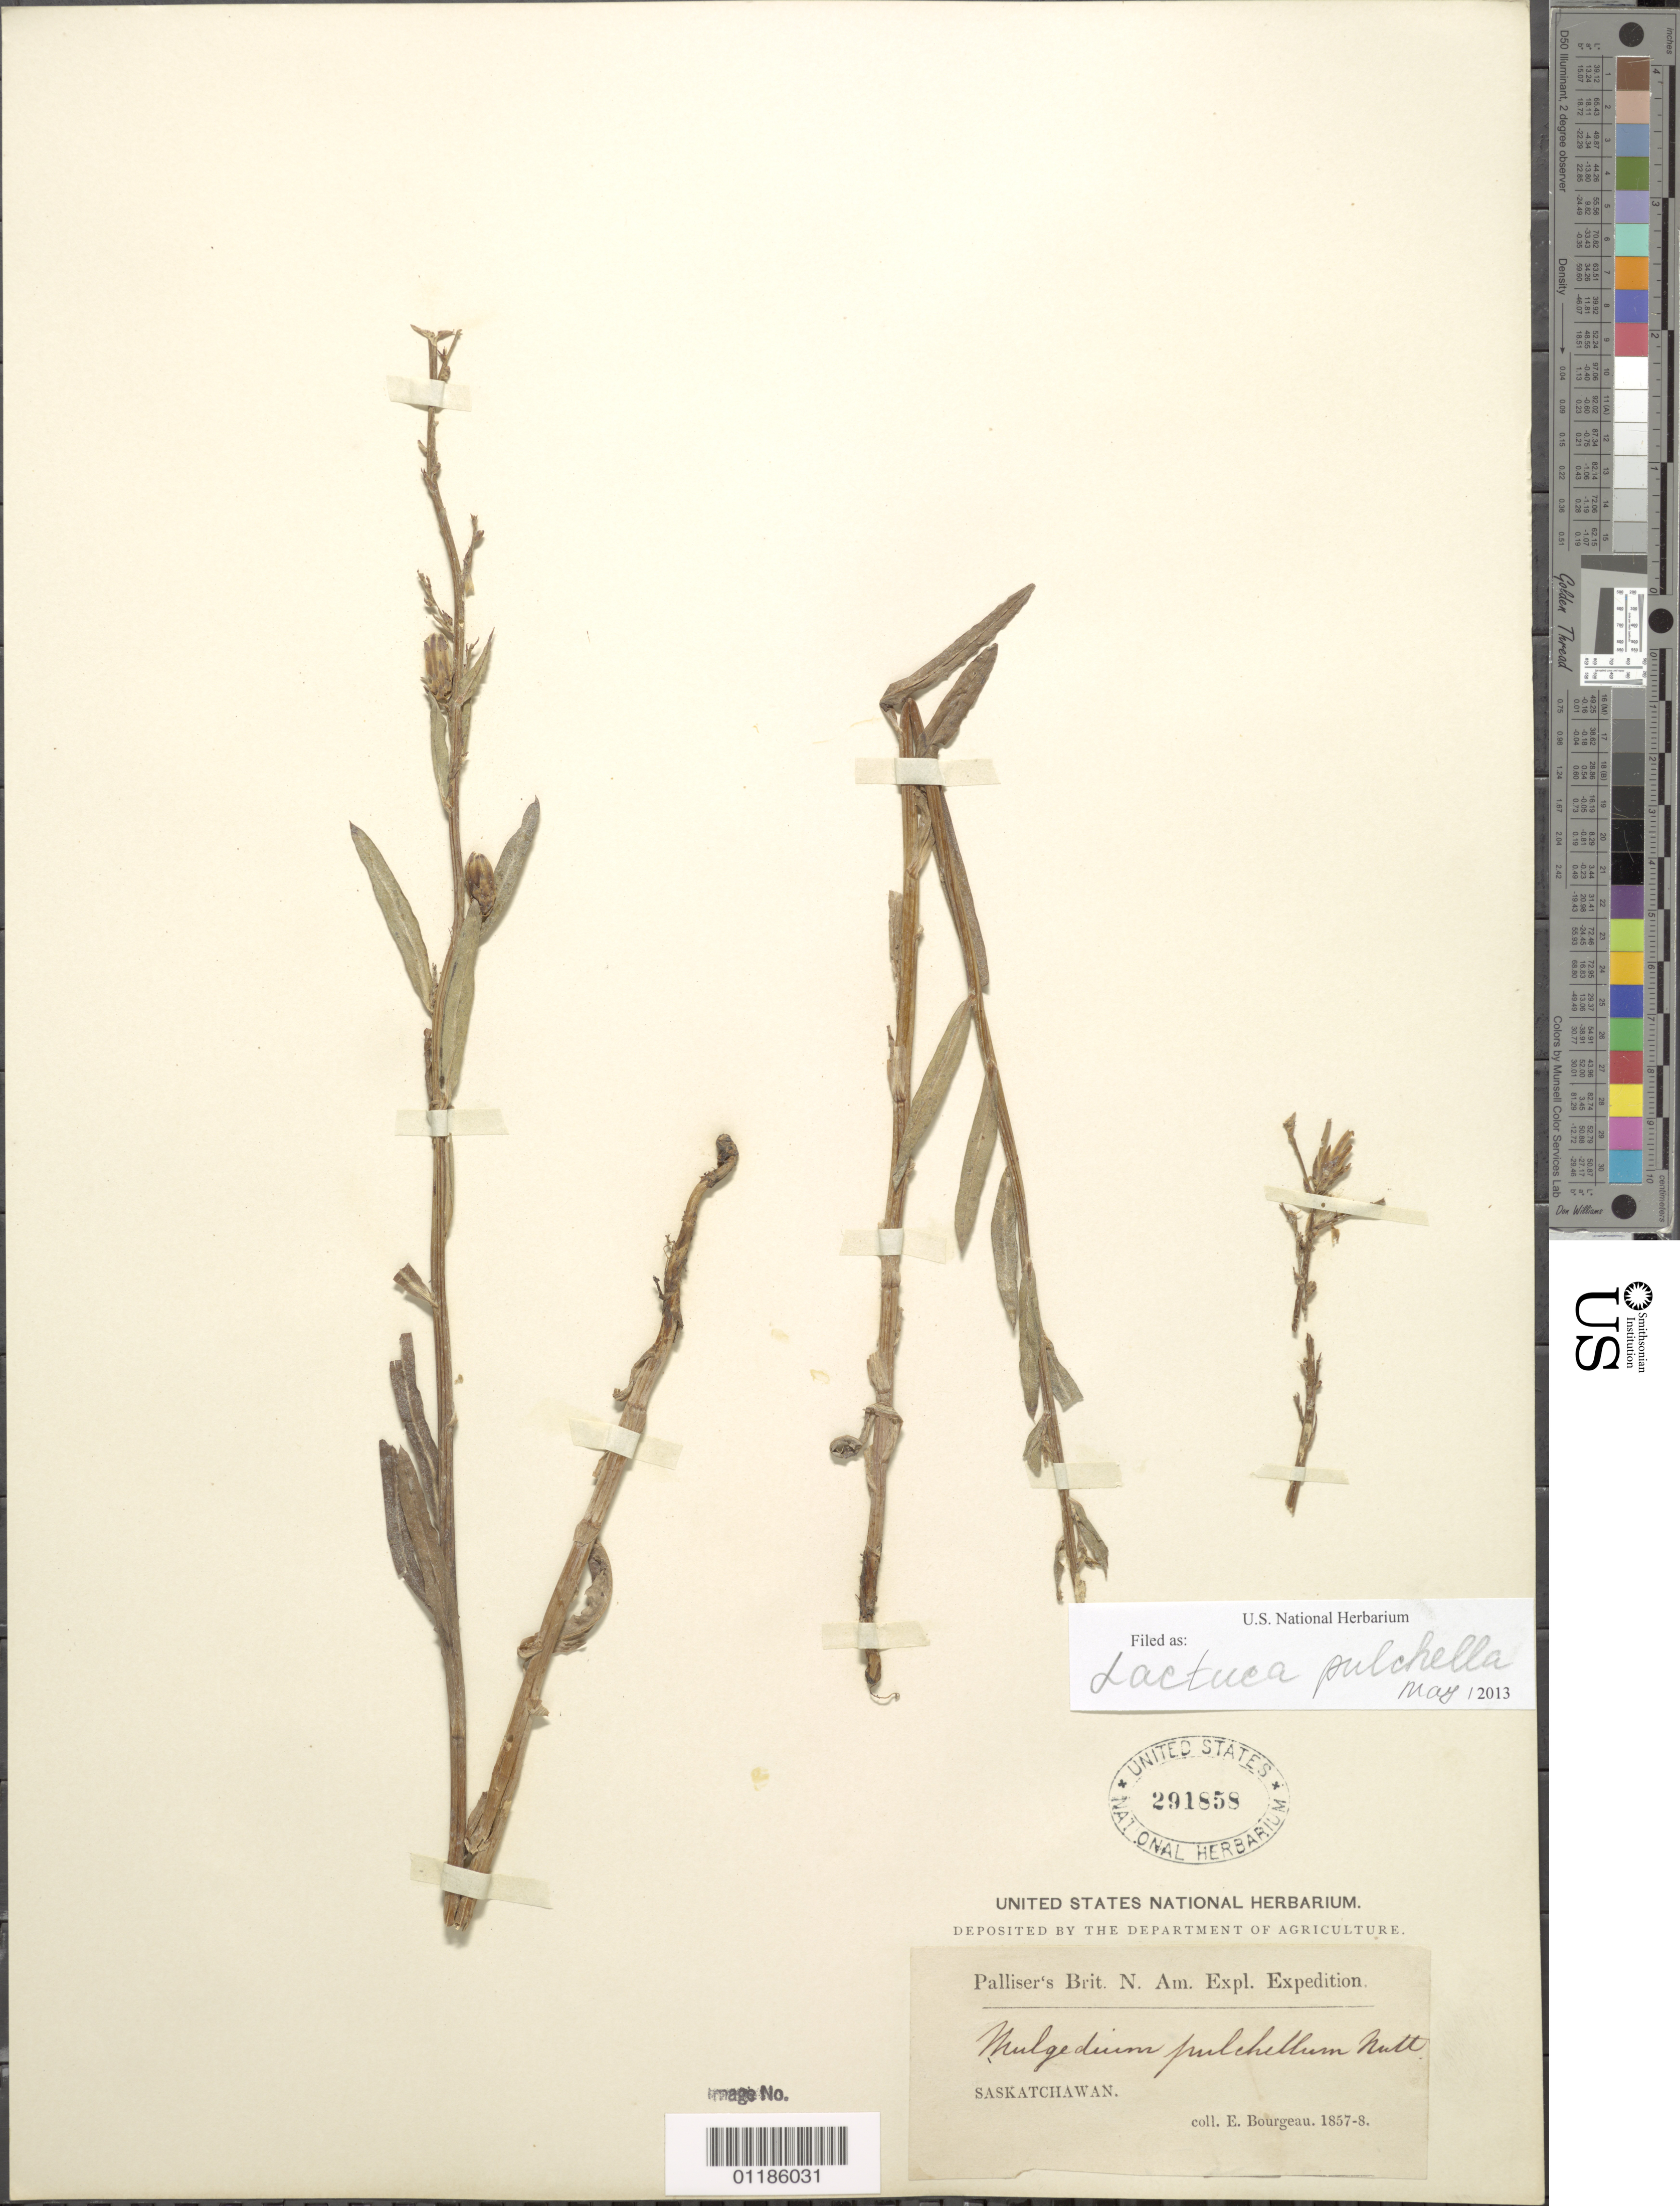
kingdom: Plantae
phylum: Tracheophyta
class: Magnoliopsida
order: Asterales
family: Asteraceae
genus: Lactuca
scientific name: Lactuca tatarica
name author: (L.) C.A. Mey.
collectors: E. Bourgeau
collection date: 1857/1858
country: Canada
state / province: Saskatchewan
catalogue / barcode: US 291858